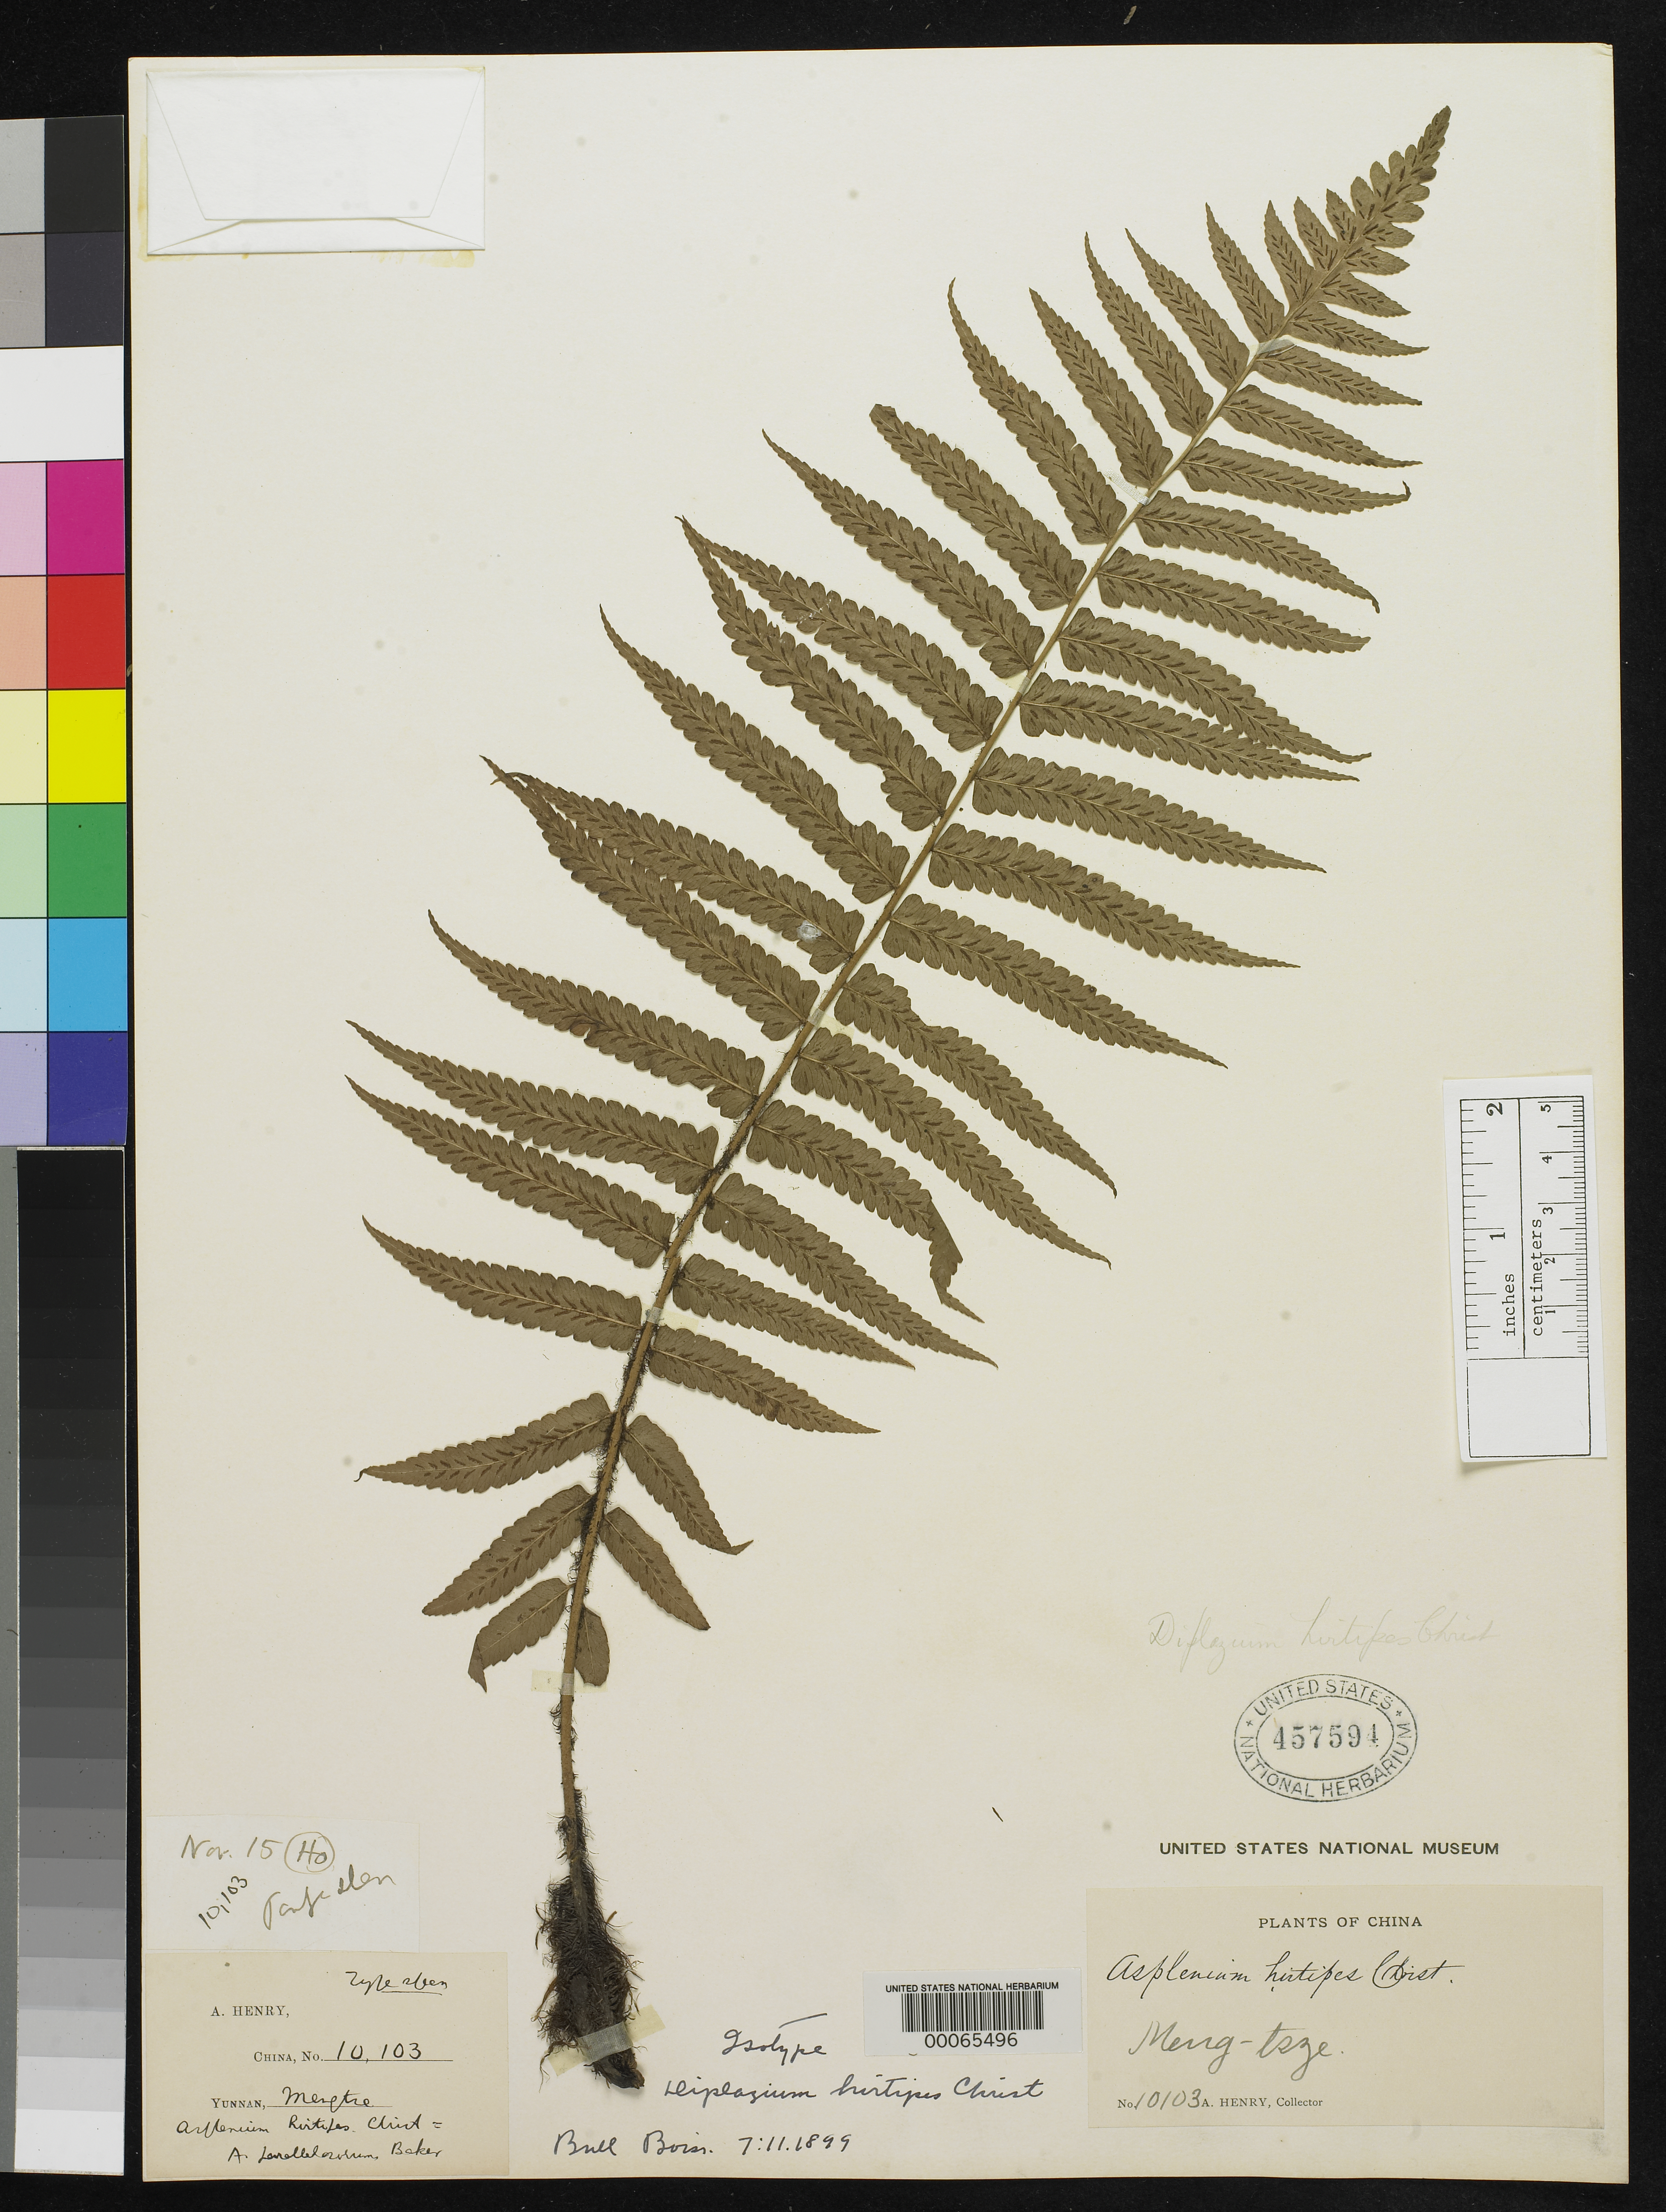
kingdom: Plantae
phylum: Tracheophyta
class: Polypodiopsida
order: Polypodiales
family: Athyriaceae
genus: Diplazium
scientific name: Diplazium hirtipes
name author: Christ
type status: Type Collection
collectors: A. Henry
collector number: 10103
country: China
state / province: Yunnan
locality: Yunnan, Mengtze.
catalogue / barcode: US 457594